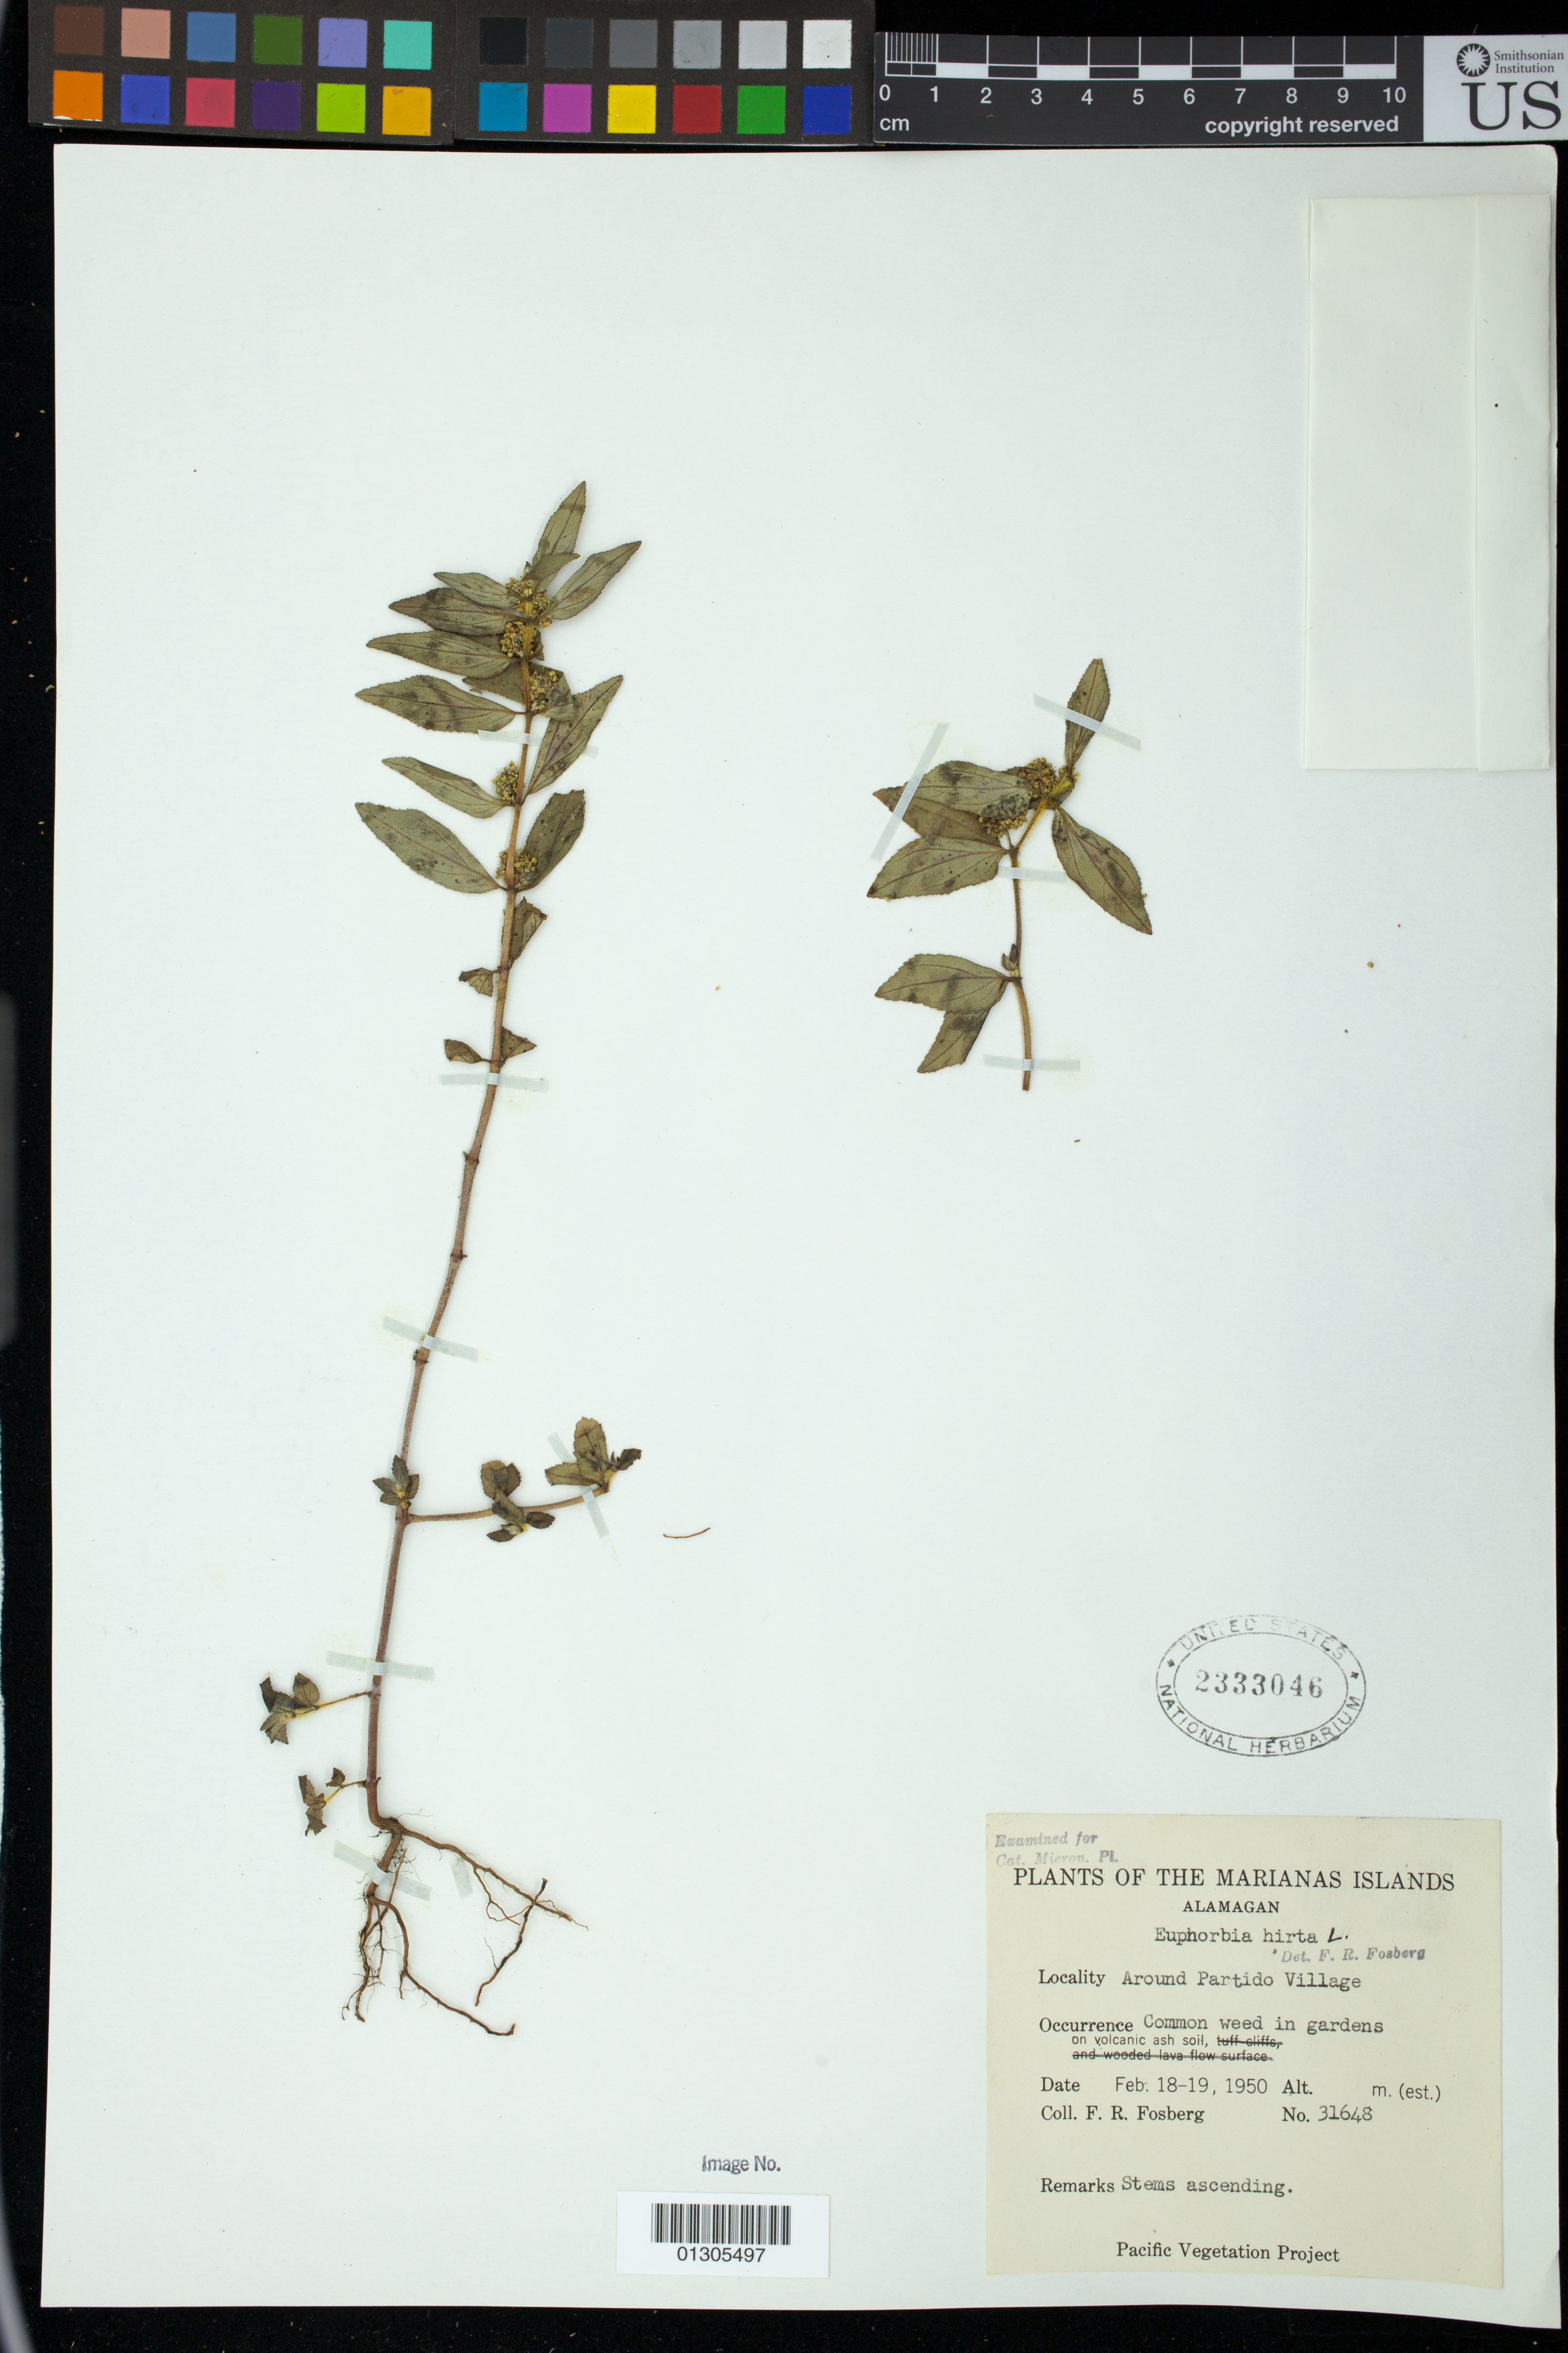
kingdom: Plantae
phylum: Tracheophyta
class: Magnoliopsida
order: Malpighiales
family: Euphorbiaceae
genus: Euphorbia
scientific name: Euphorbia hirta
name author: L.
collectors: F. R. Fosberg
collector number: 31648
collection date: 1950-02-18/1950-02-19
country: Northern Mariana Islands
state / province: Northern Islands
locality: Alamagan; Around Partido Village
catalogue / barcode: US 2333046